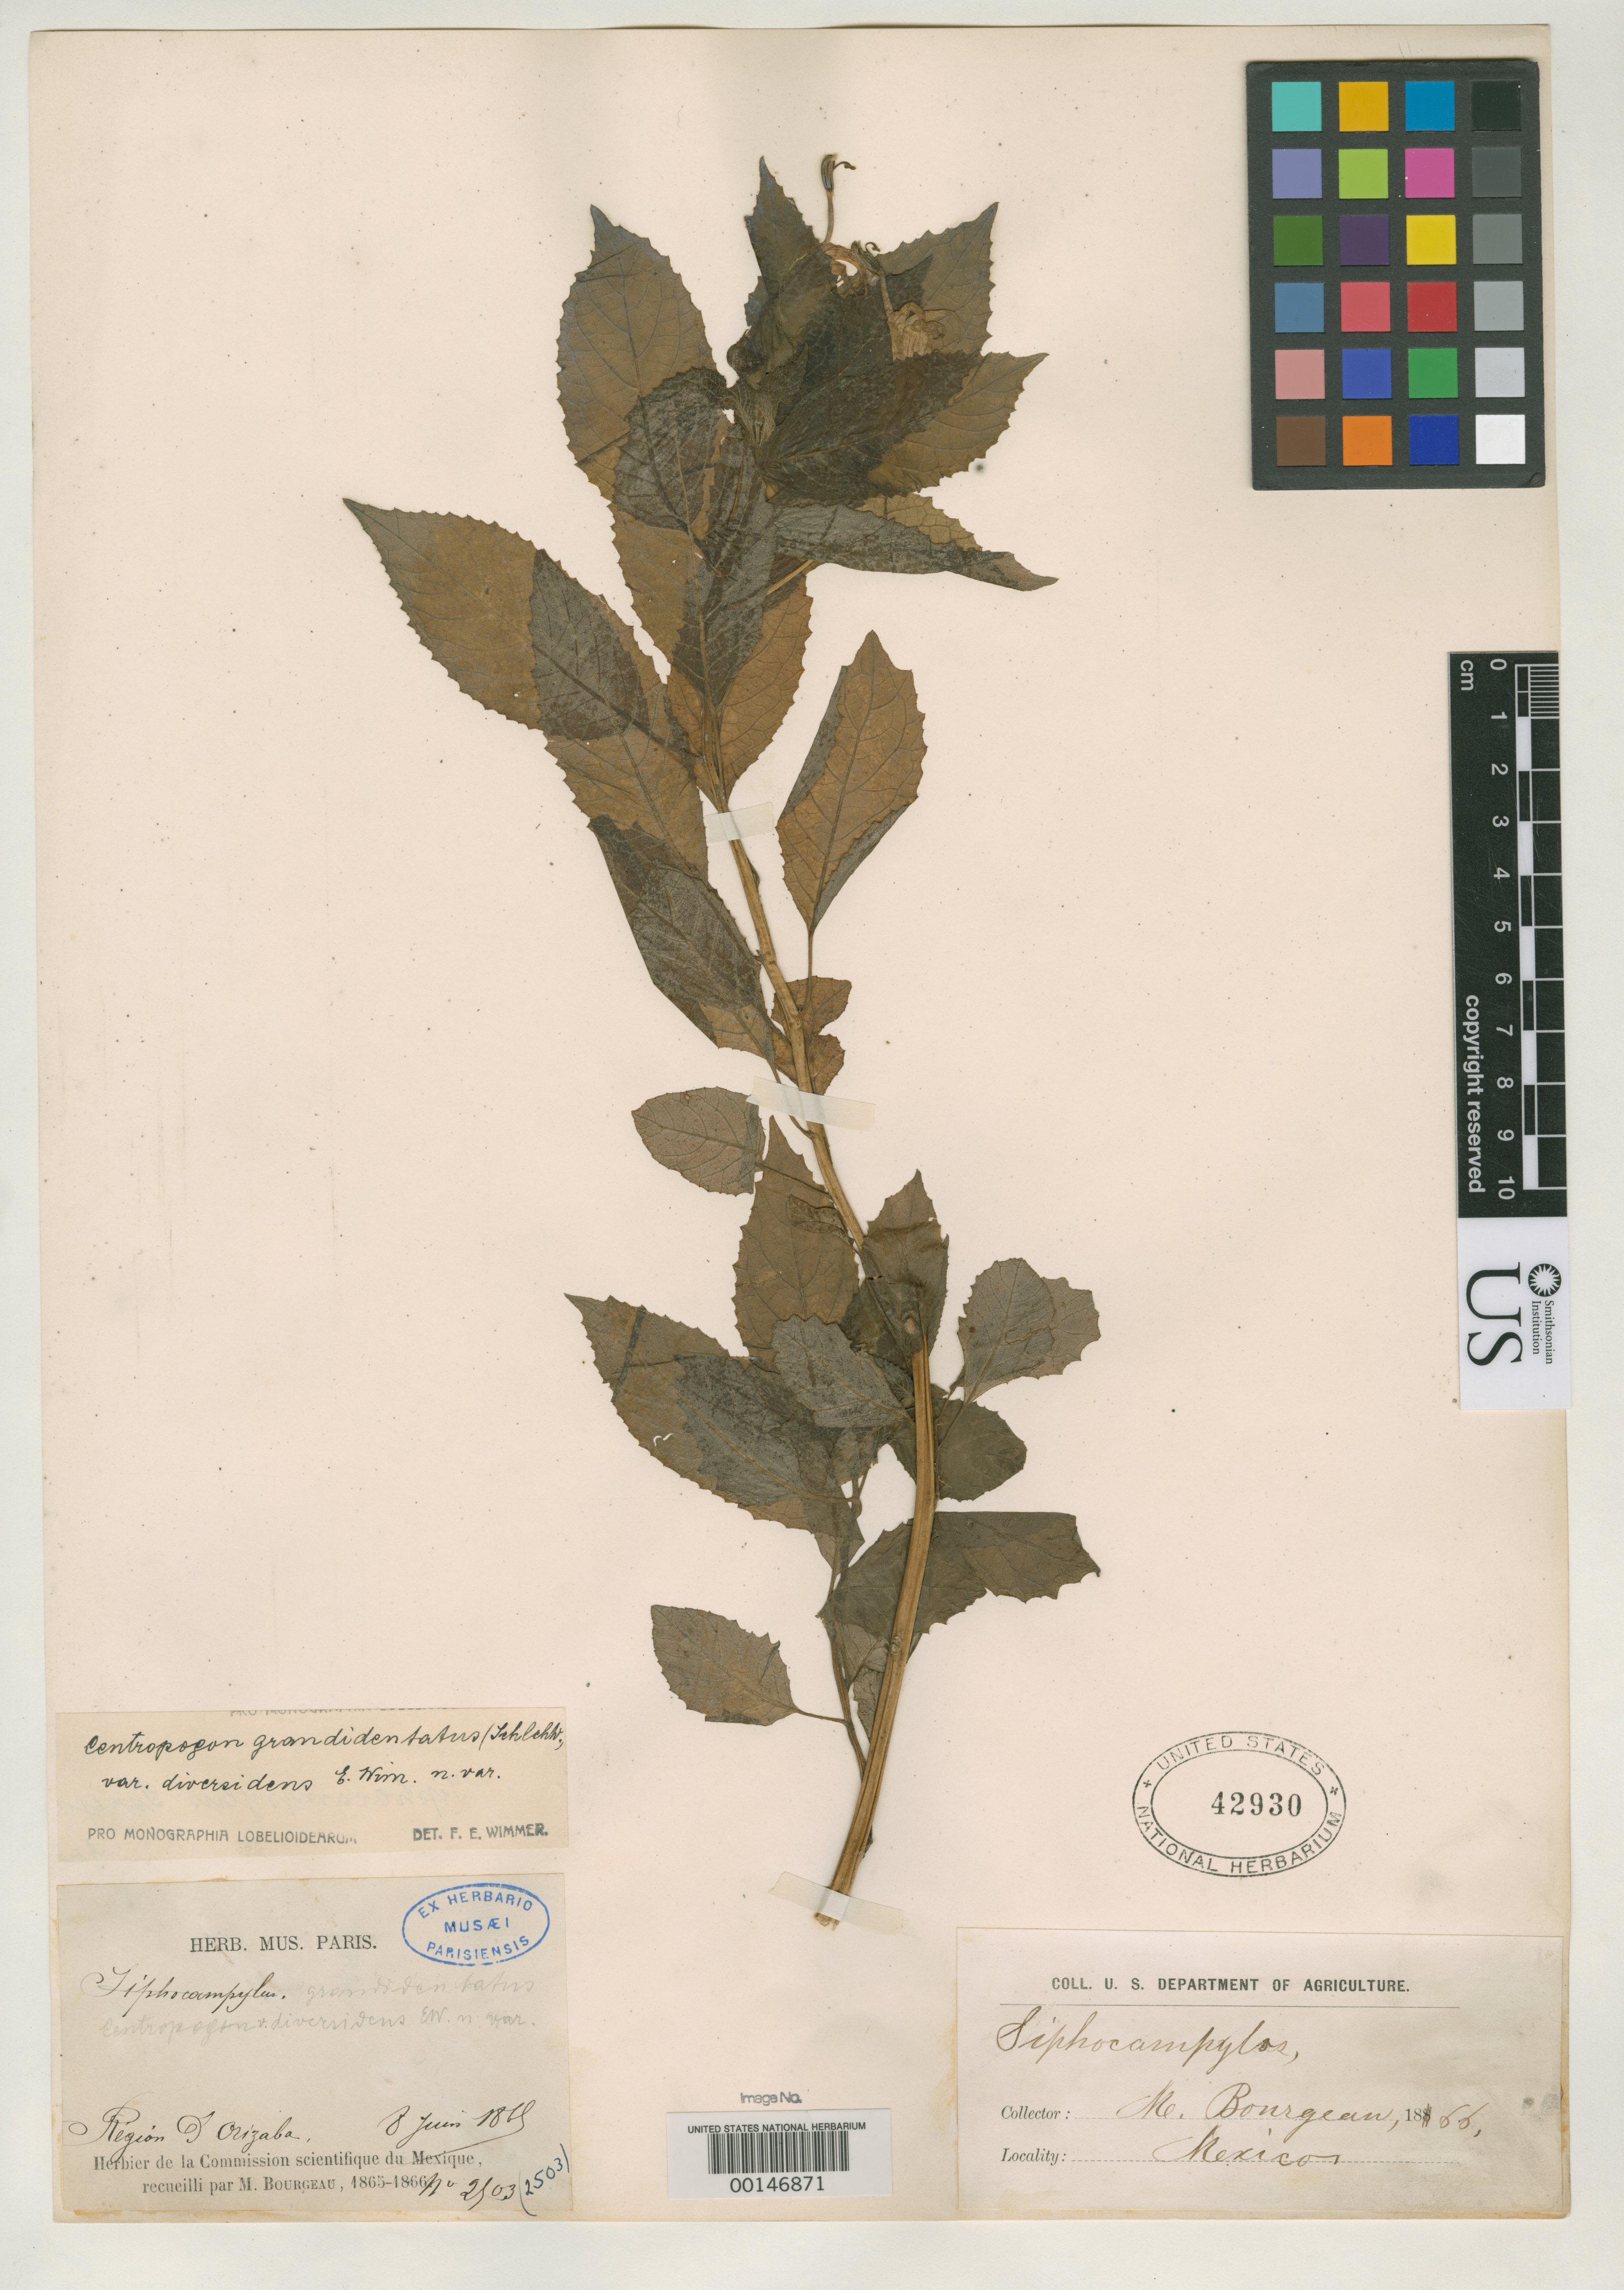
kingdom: Plantae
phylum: Tracheophyta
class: Magnoliopsida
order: Asterales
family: Campanulaceae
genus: Centropogon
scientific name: Centropogon grandidentatus var. diversidens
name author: E. Wimm.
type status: Isotype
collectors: E. Bourgeau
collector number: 2503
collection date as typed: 1866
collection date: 1866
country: Mexico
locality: E of Monserrat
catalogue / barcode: US 42930